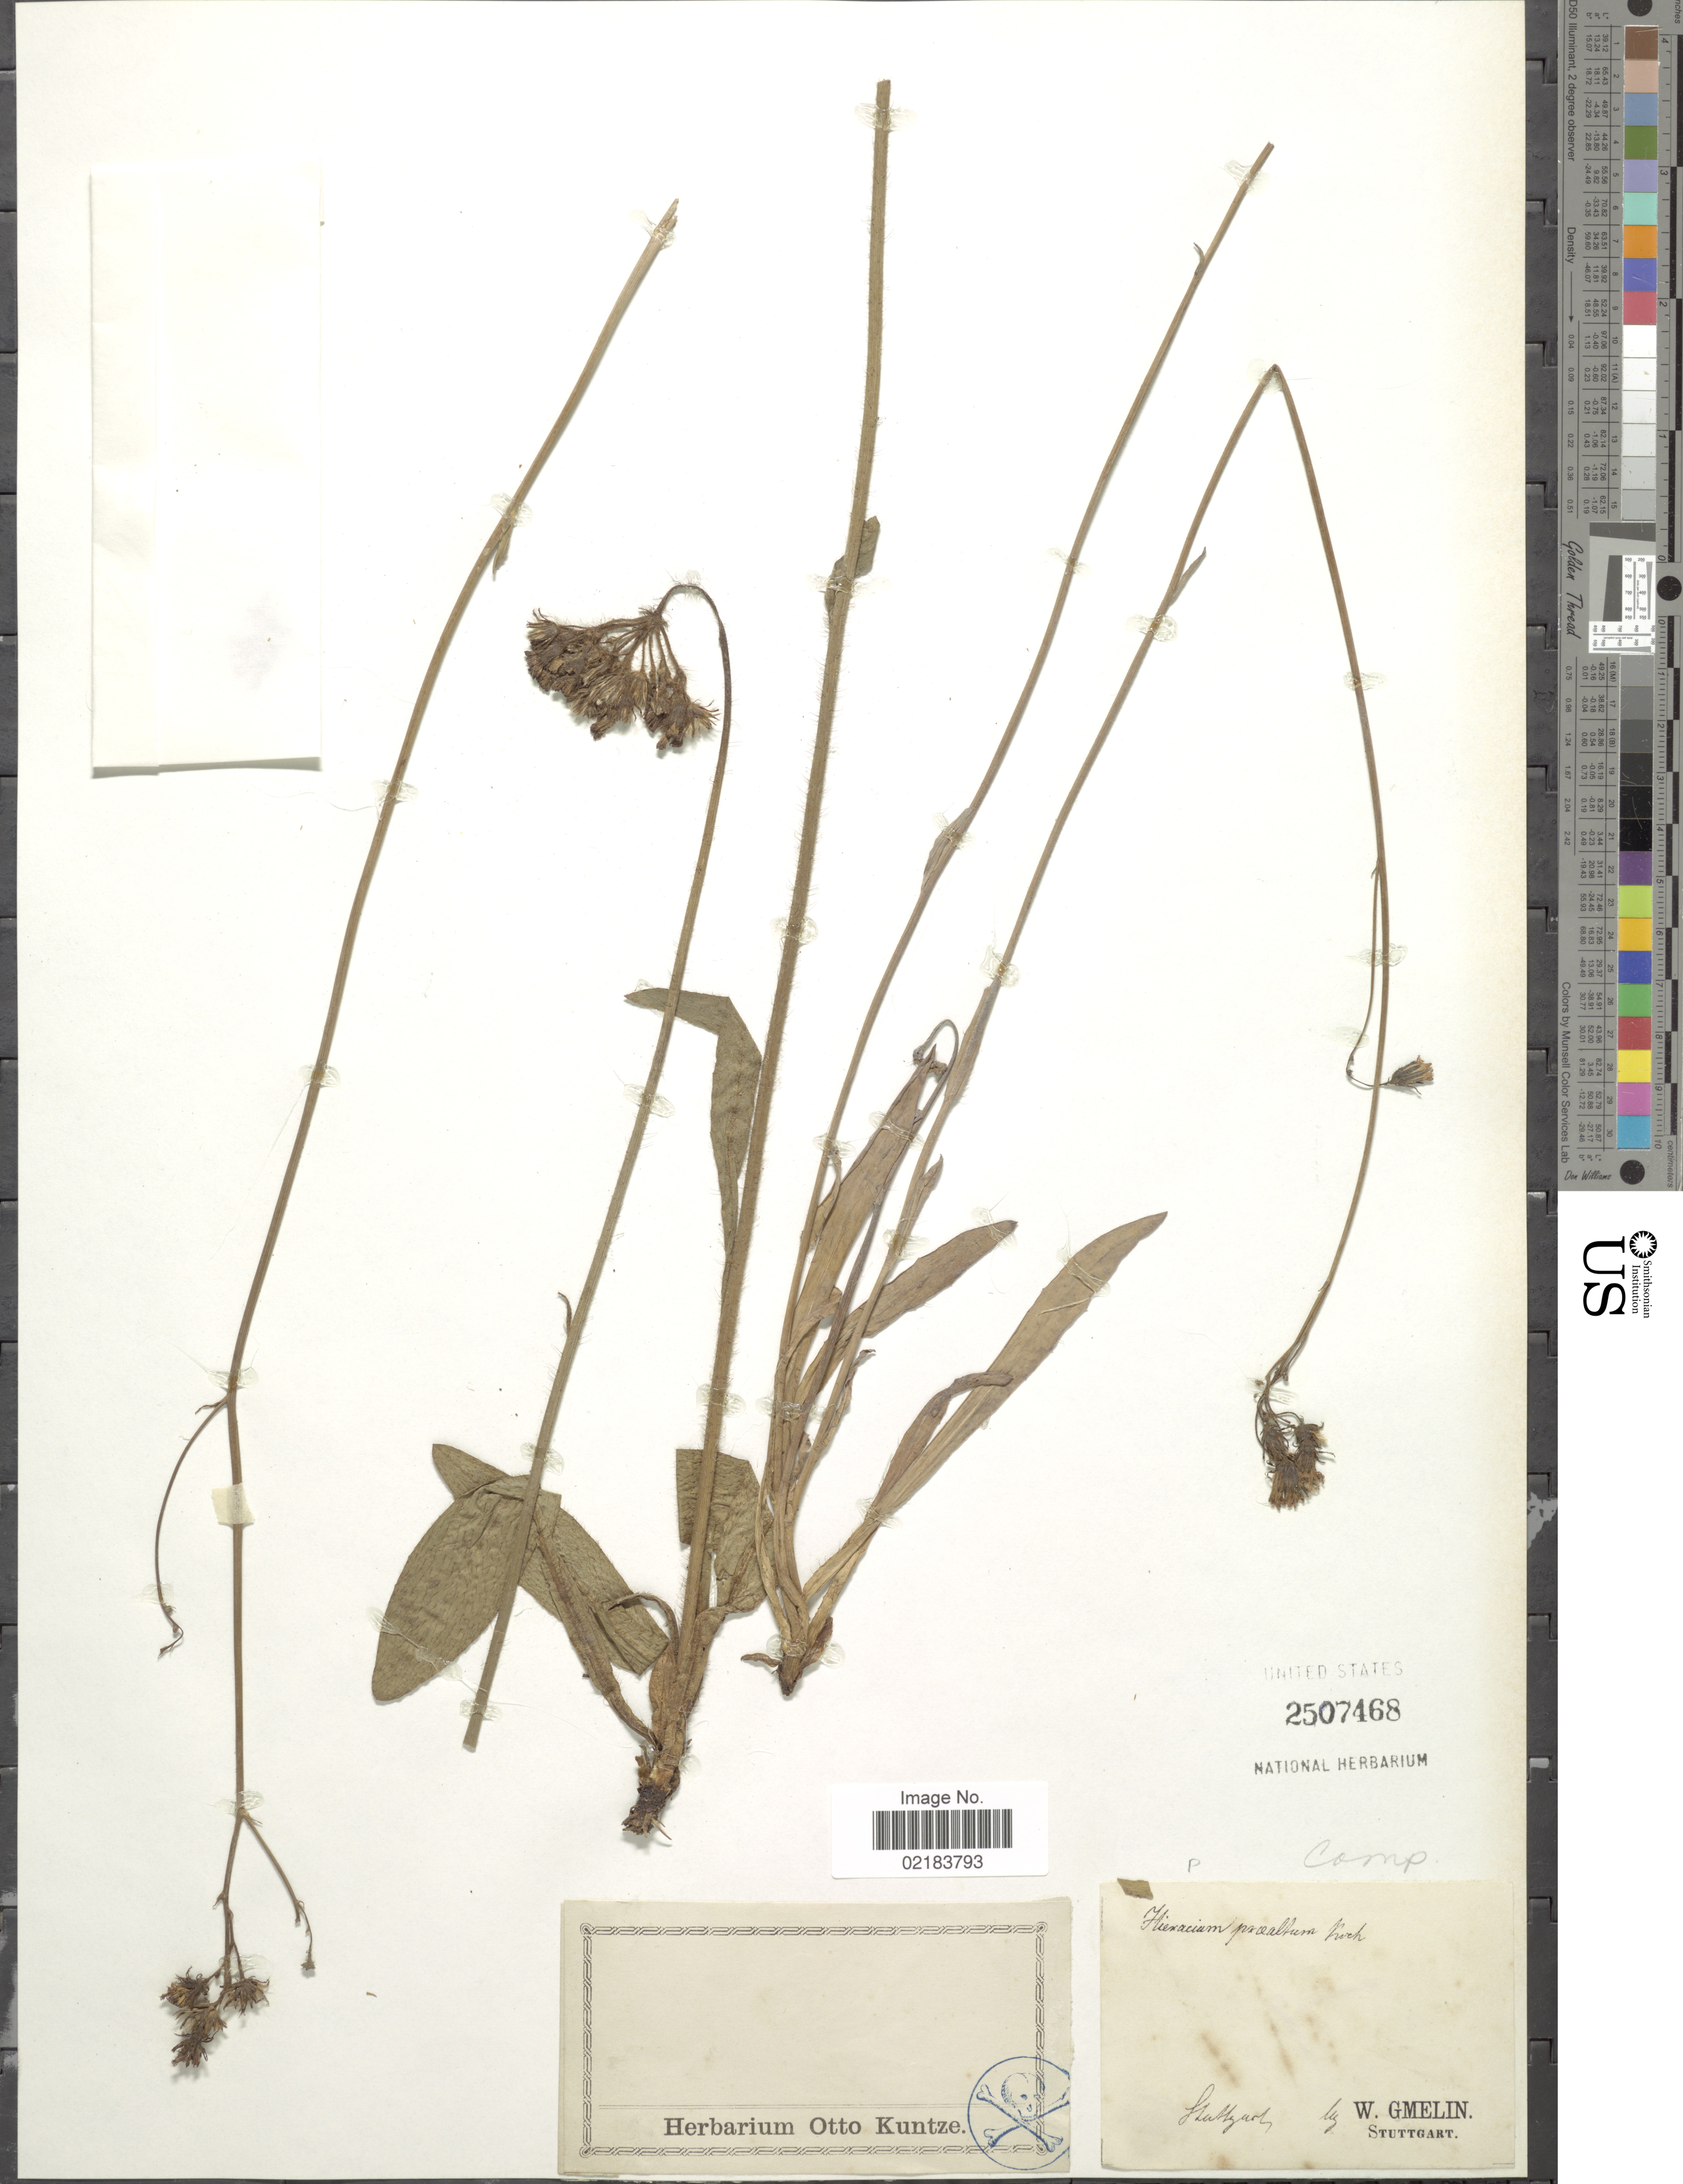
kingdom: Plantae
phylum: Tracheophyta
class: Magnoliopsida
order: Asterales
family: Asteraceae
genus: Pilosella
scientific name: Pilosella piloselloides subsp. praealta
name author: (Gochnat) S. Bräut. & Greuter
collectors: W. Gmelin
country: Germany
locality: Stuttgart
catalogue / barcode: US 2507468